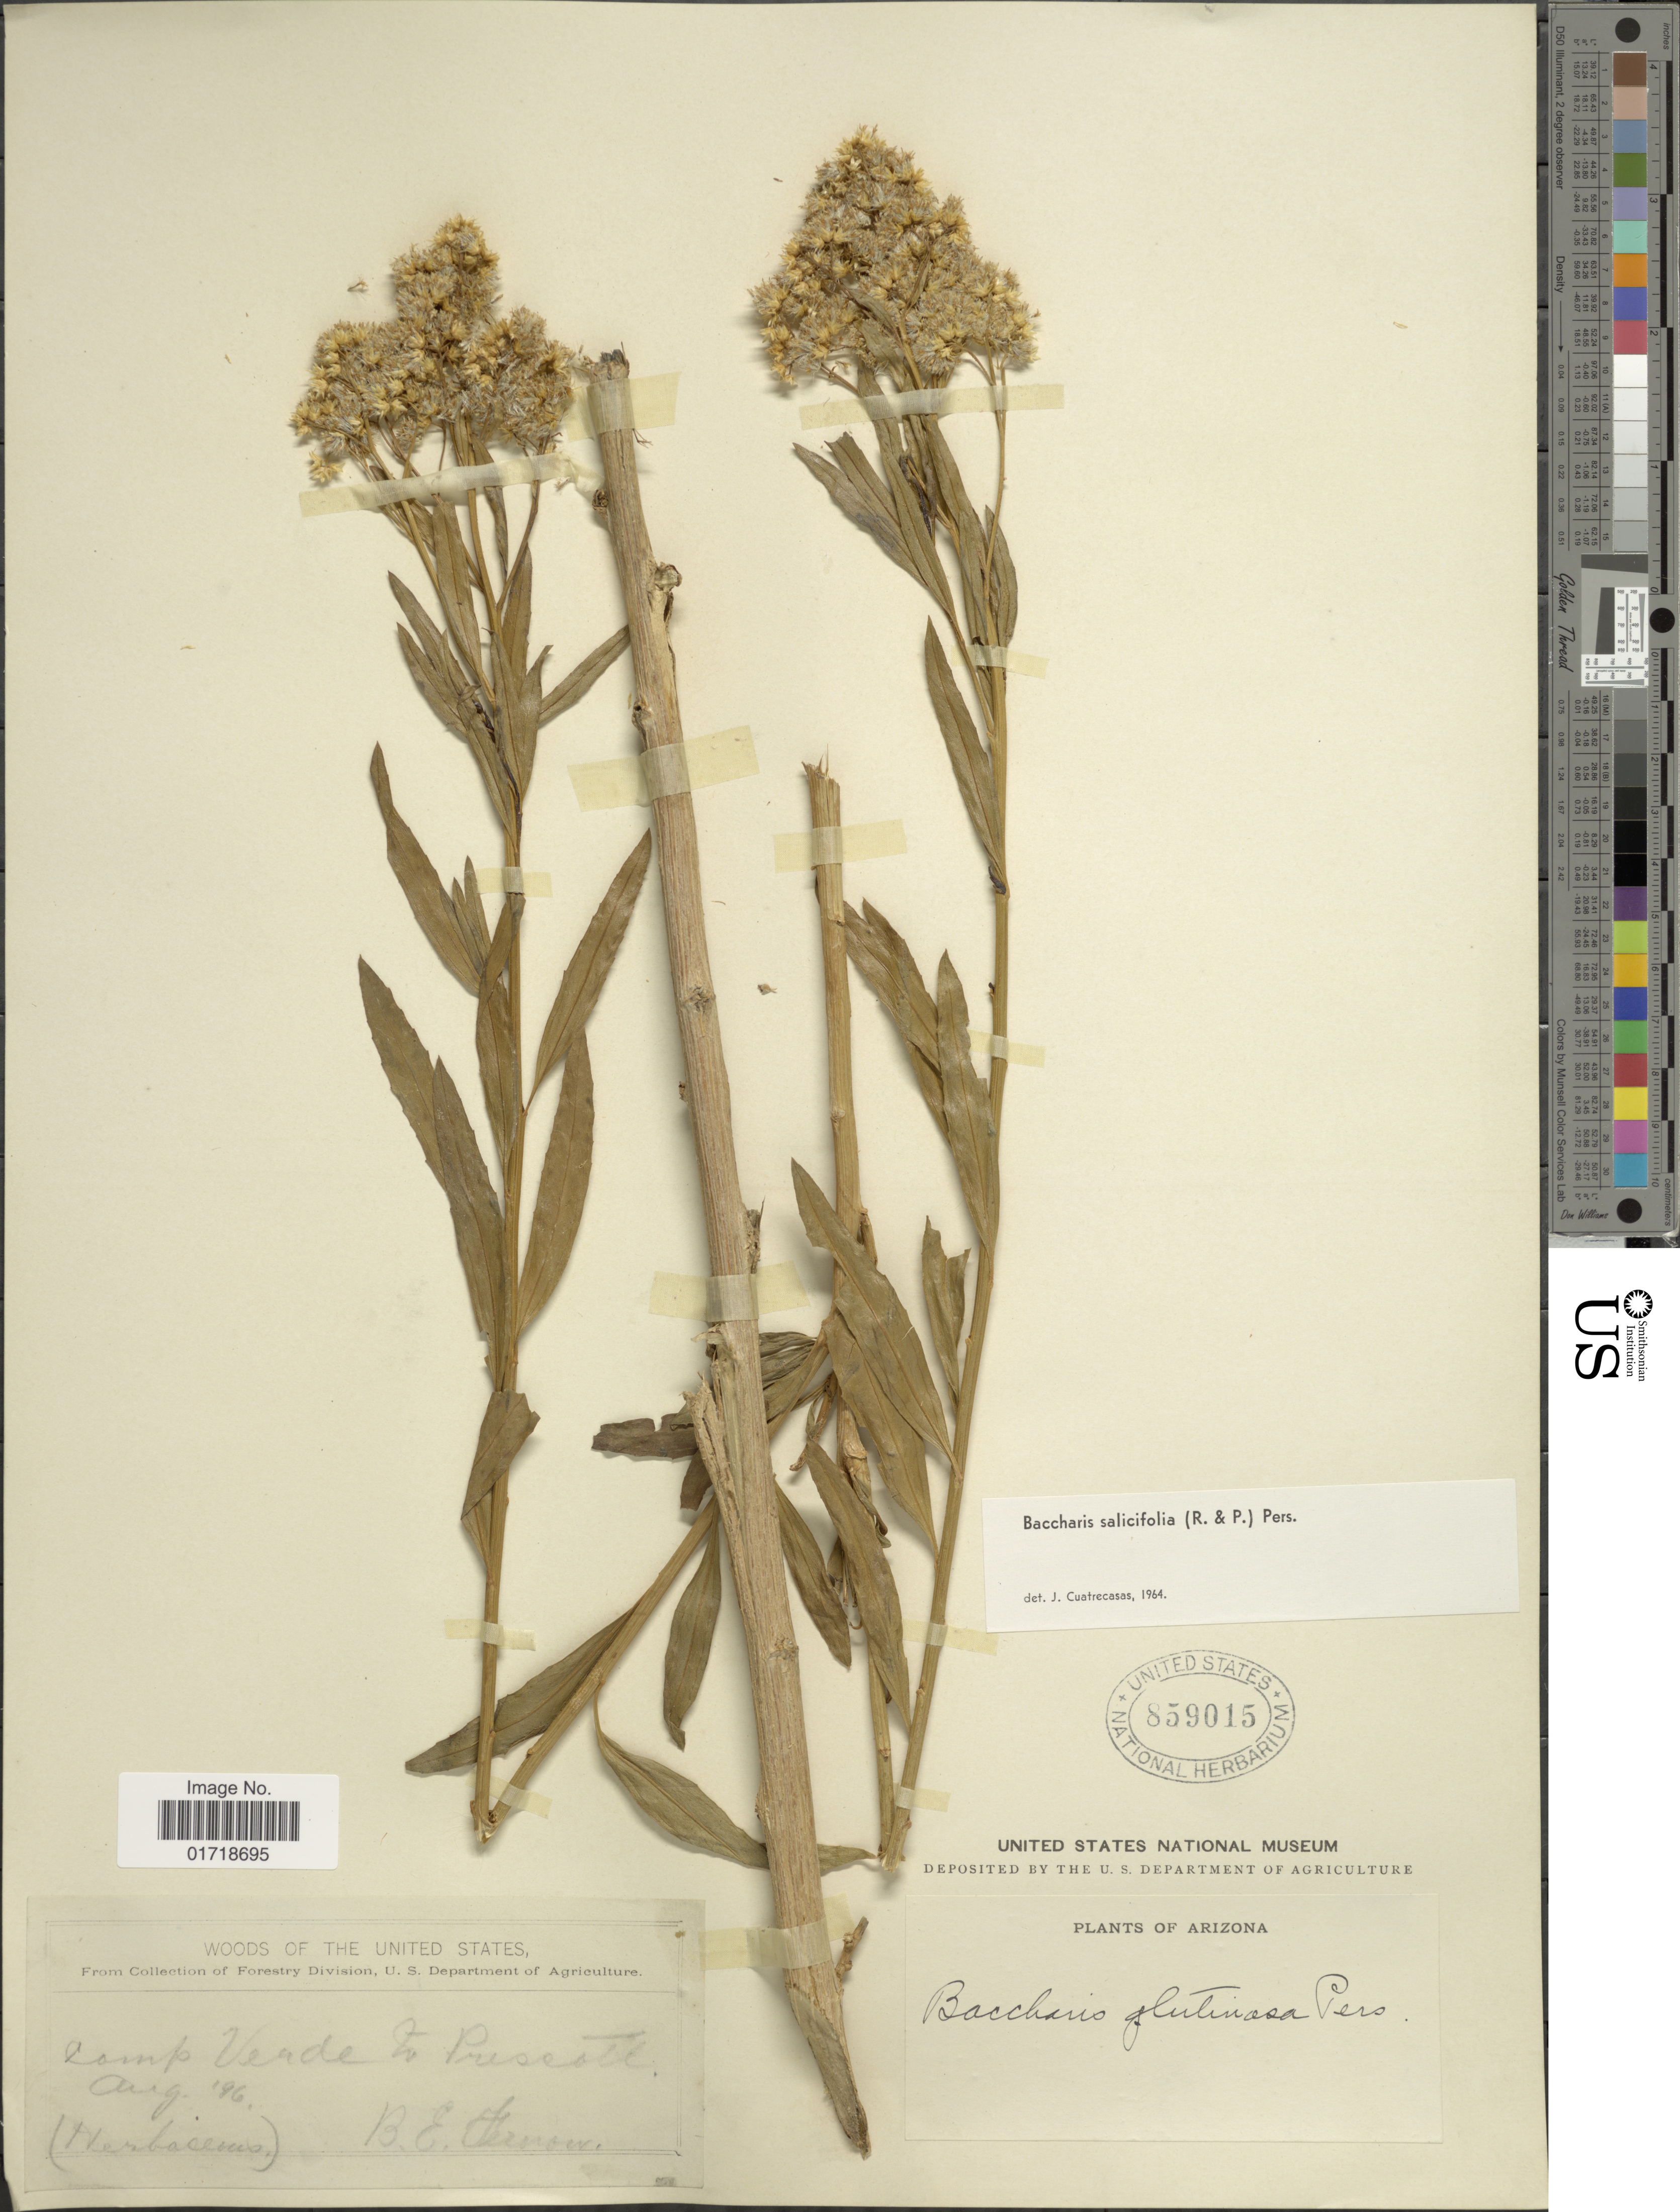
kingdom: Plantae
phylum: Tracheophyta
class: Magnoliopsida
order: Asterales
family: Asteraceae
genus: Baccharis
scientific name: Baccharis glutinosa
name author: Pers.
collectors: B. Fernow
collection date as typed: Transcribed d/m/y: /8/96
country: United States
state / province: Arizona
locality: Camp Verde to Prescoll.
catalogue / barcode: US 859015